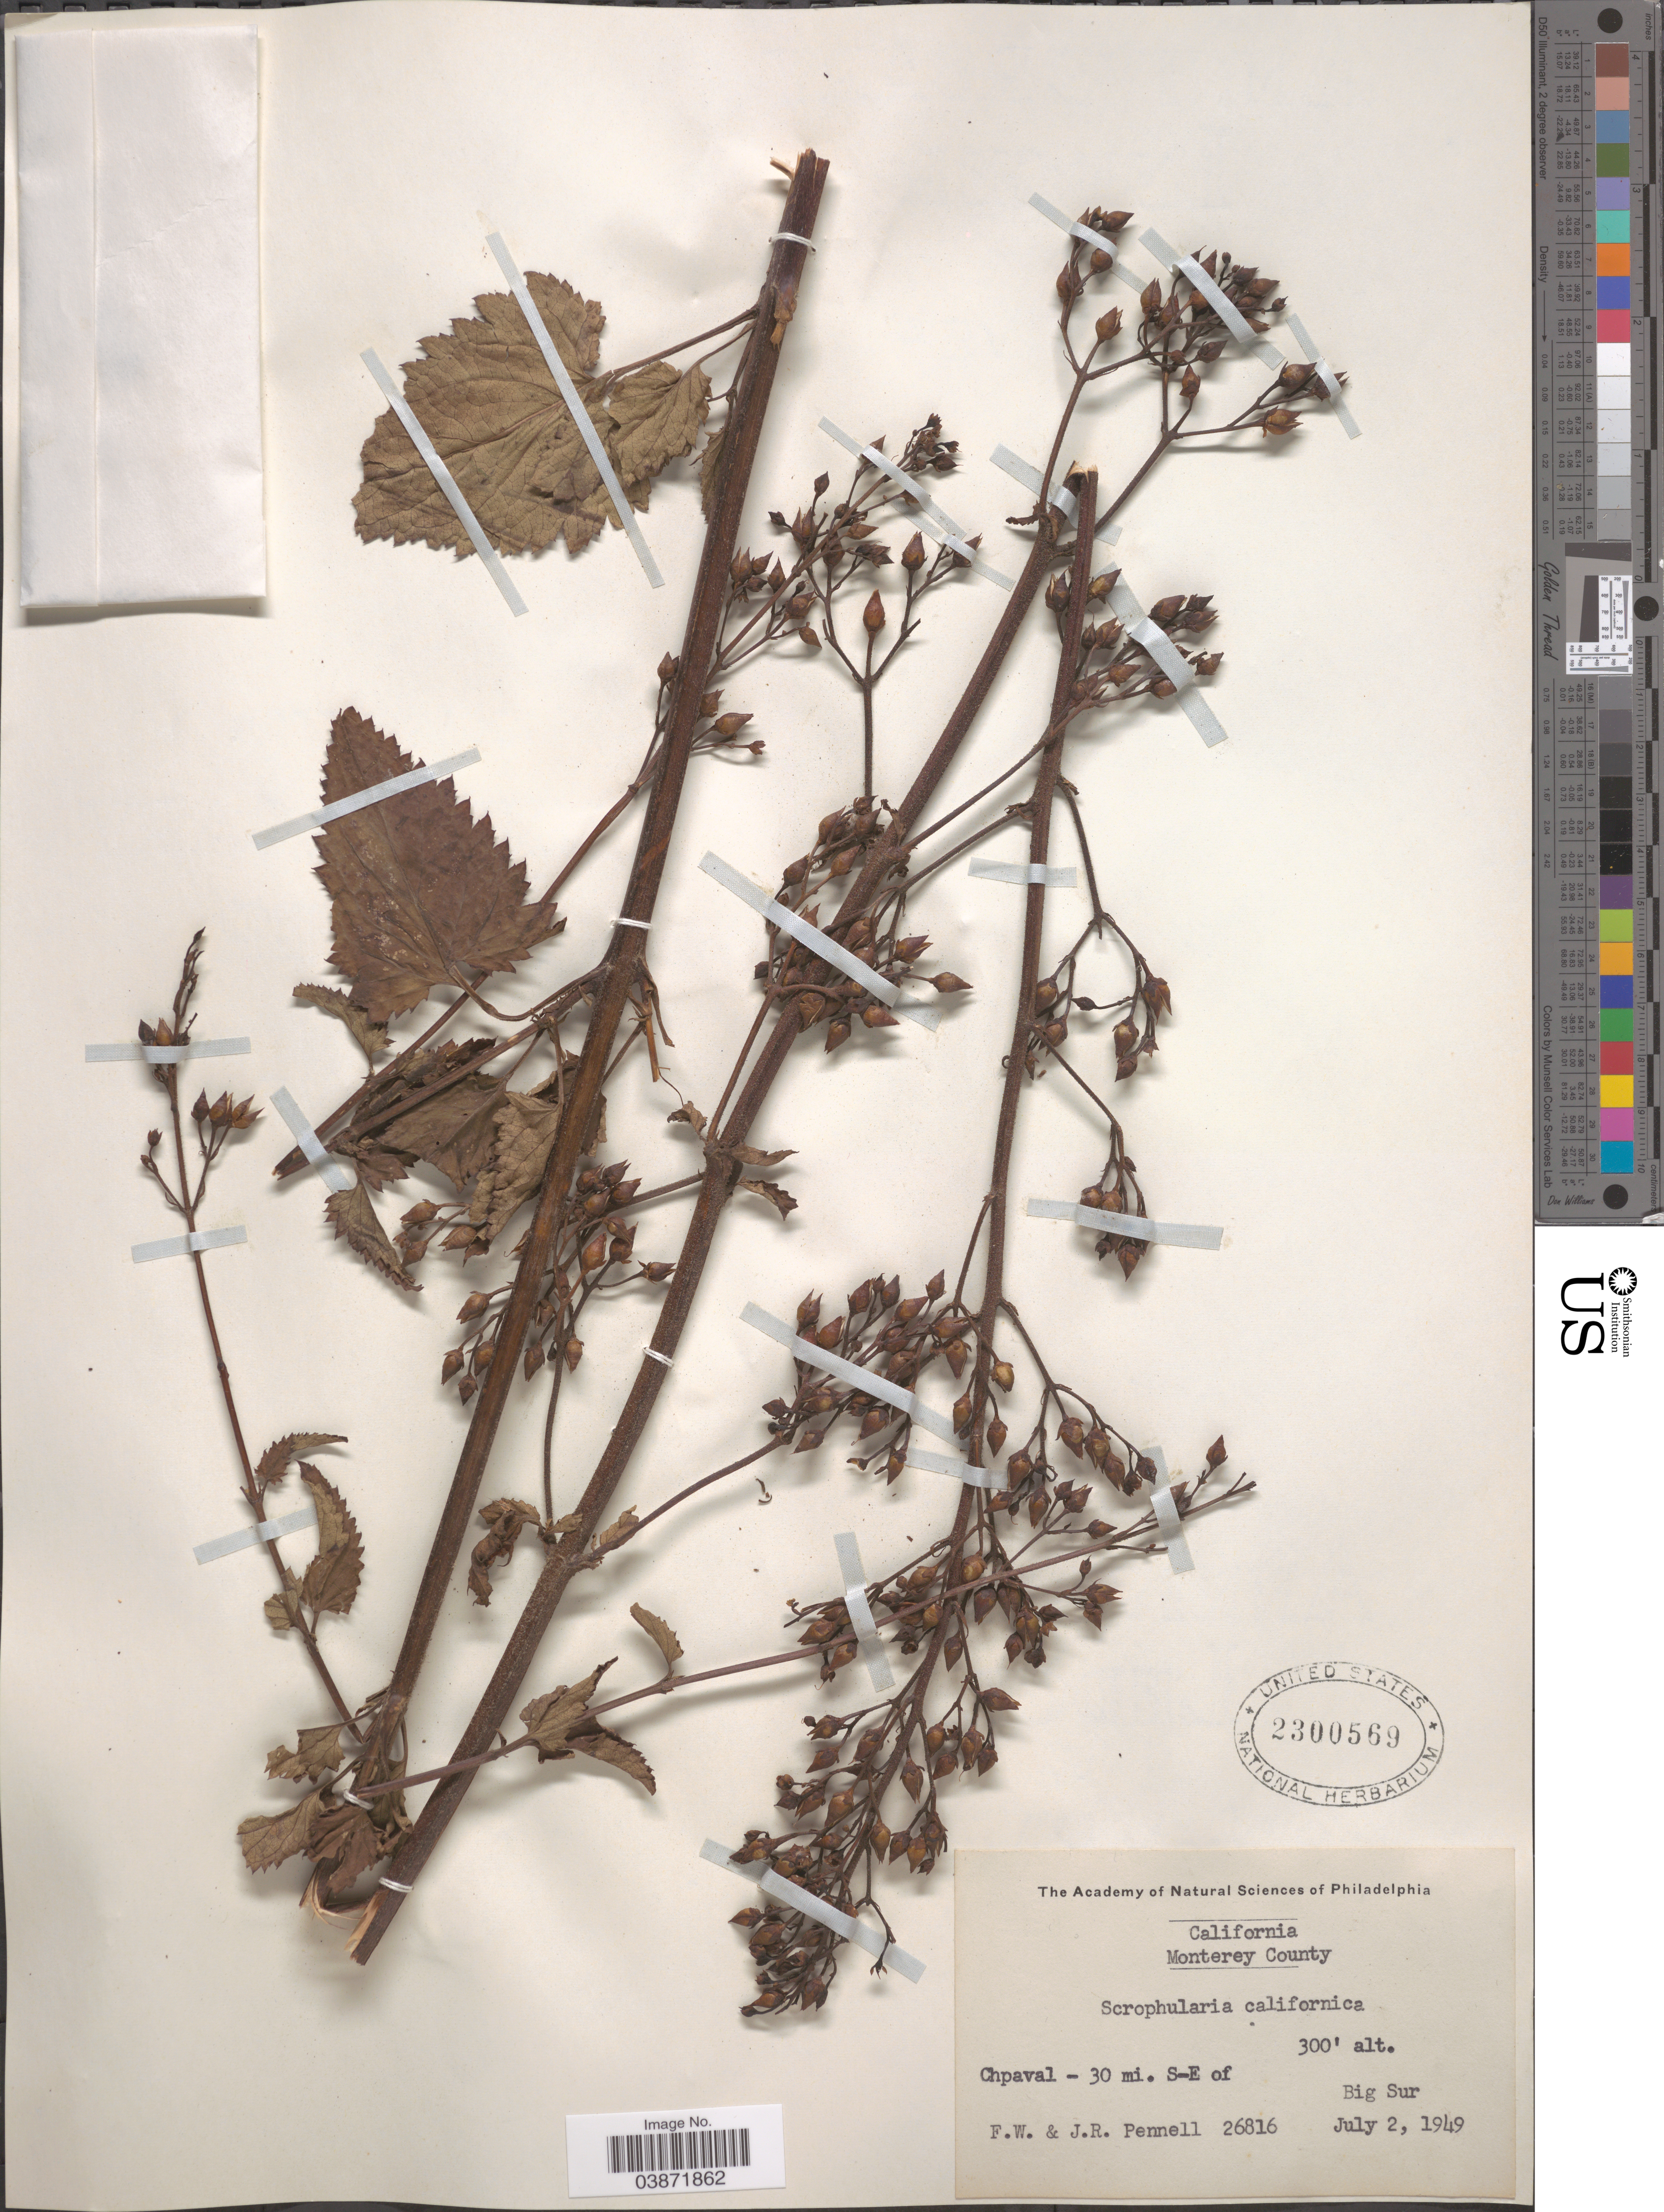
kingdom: Plantae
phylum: Tracheophyta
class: Magnoliopsida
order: Lamiales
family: Scrophulariaceae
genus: Scrophularia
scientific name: Scrophularia californica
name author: Cham. & Schltdl.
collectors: F. W. Pennell & J. Pennell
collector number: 26816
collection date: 1949-07-02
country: United States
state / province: California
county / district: Monterey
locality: Monterey County. Chpaval - 30 mi. S-E of Big Sur.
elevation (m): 91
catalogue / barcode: US 2300569